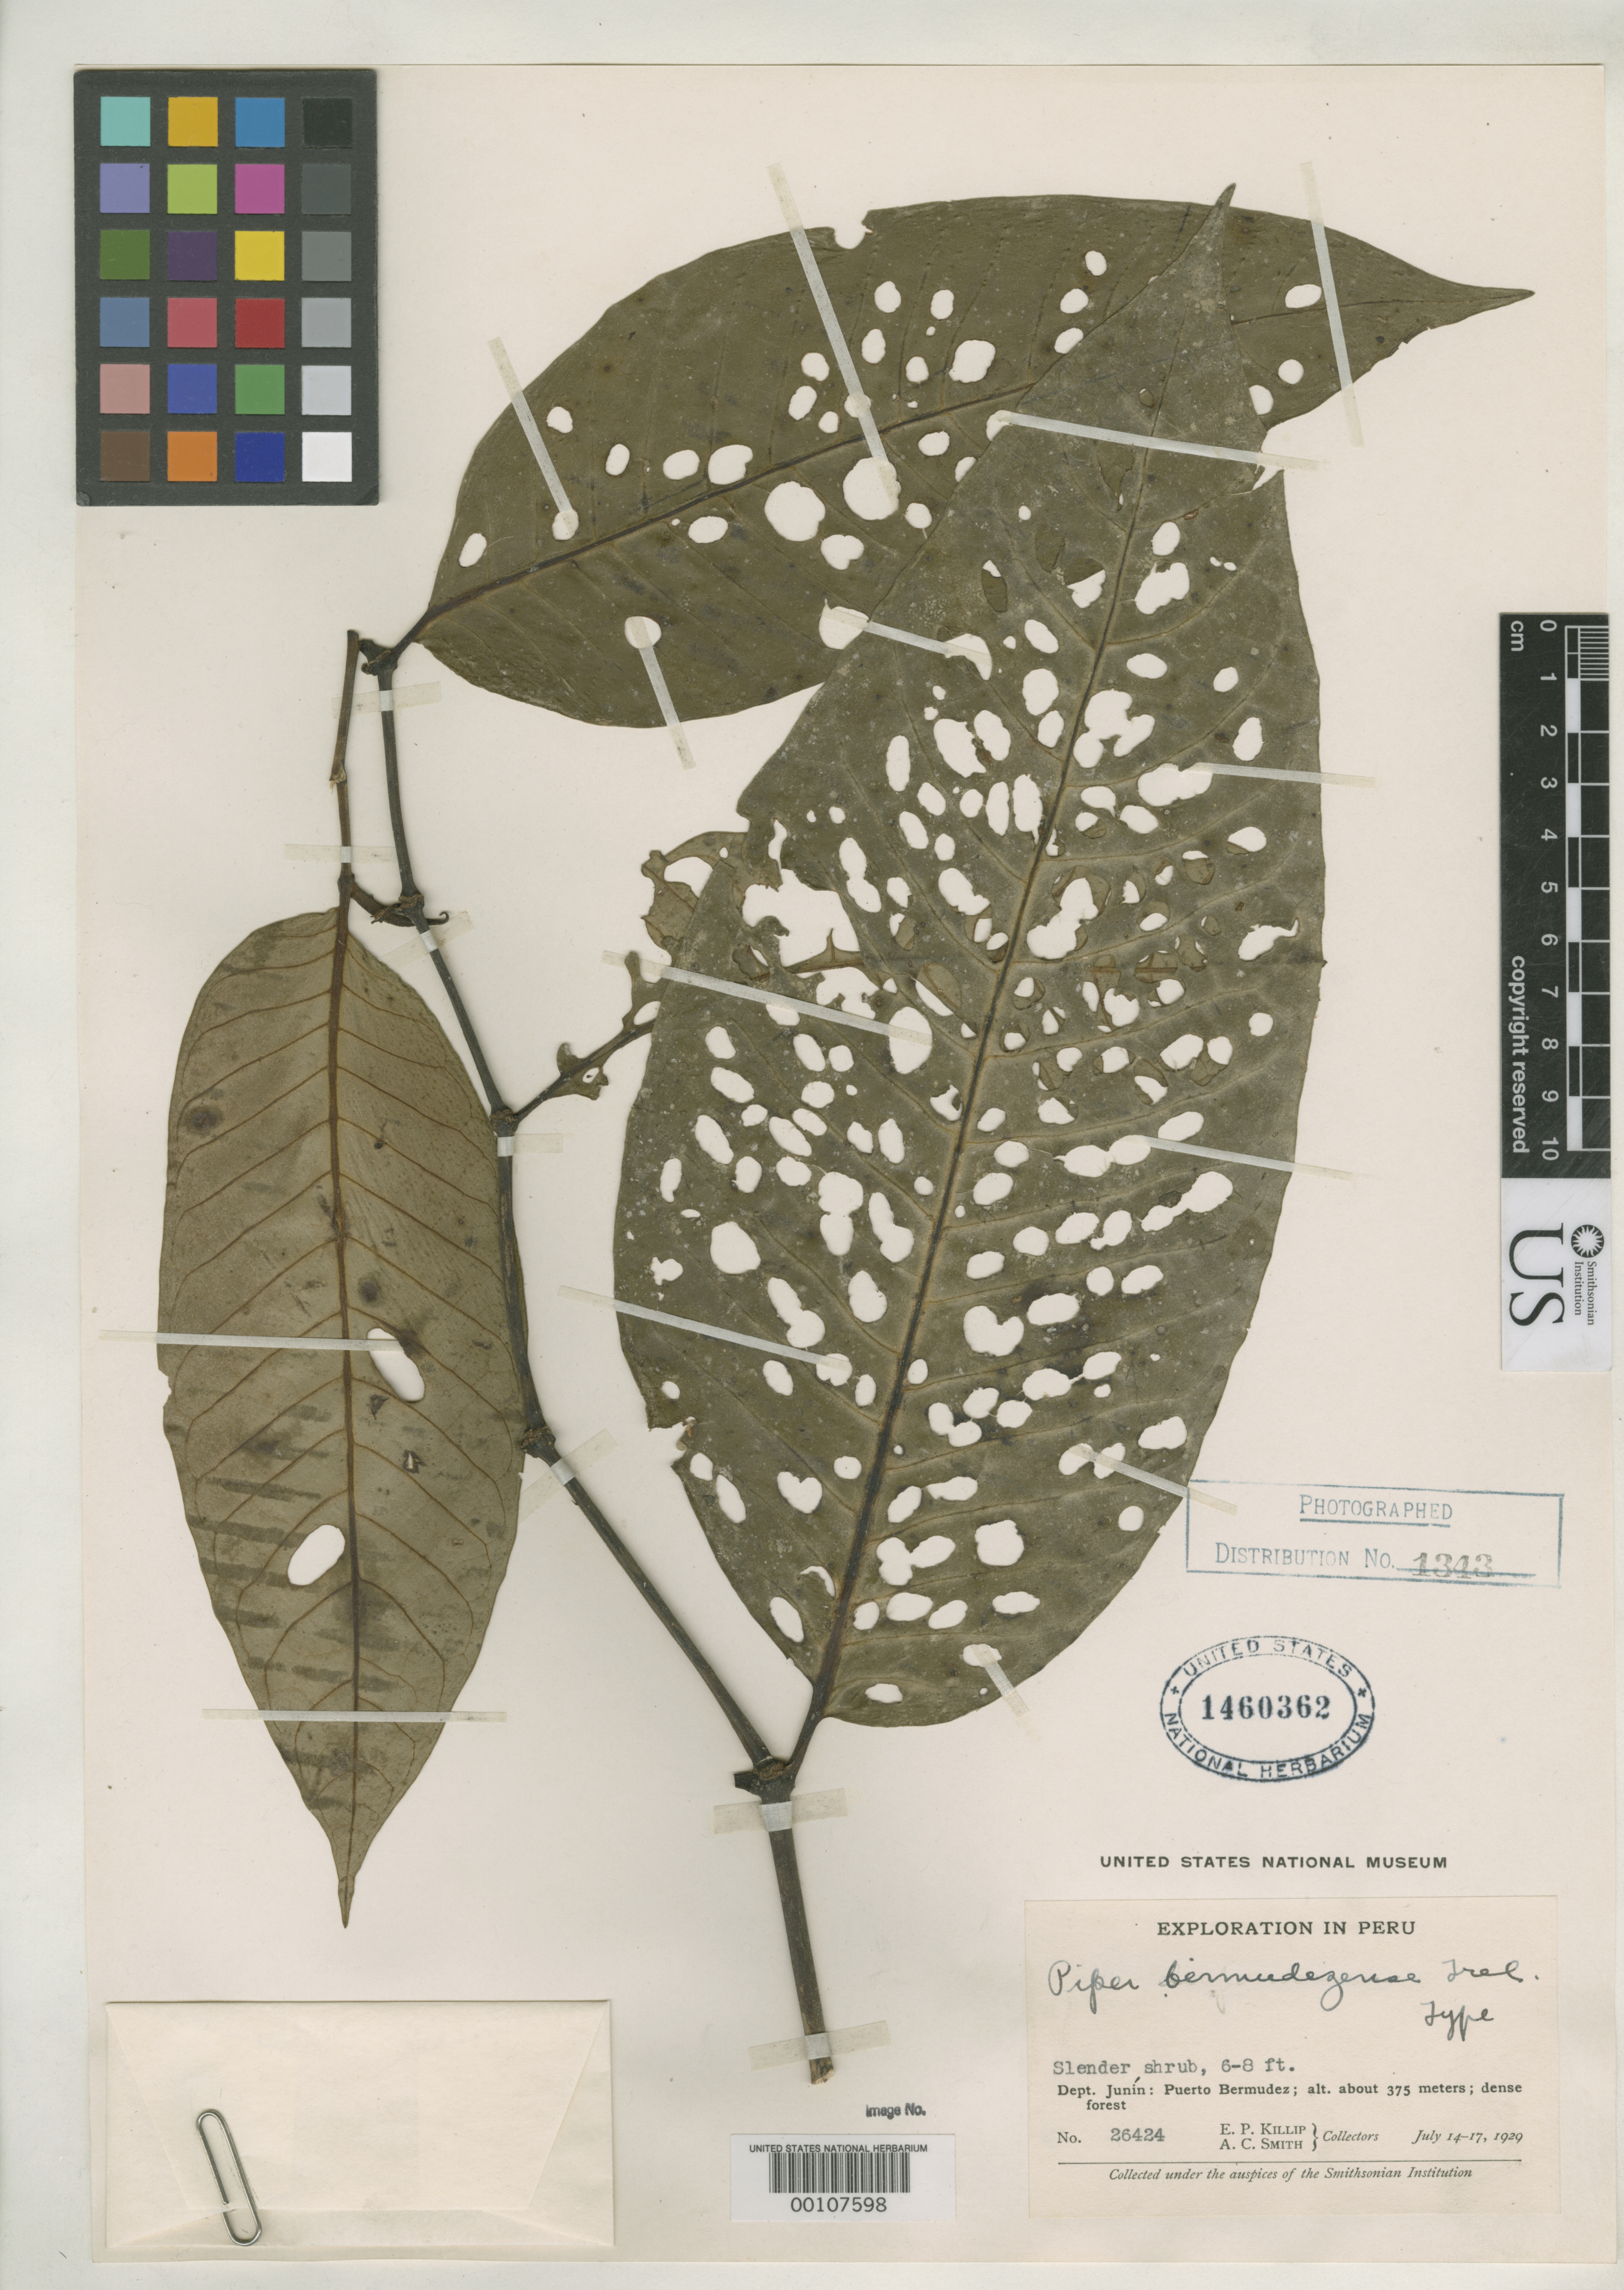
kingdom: Plantae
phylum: Tracheophyta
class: Magnoliopsida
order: Piperales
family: Piperaceae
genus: Piper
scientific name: Piper bermudezense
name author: Trel. in J.F. Macbr.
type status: Holotype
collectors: E. P. Killip & A. C. Smith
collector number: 26424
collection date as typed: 14 Jul 1929 to 17 Jul 1929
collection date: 1929-07-14/1929-07-17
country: Peru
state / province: Junín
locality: Puerto Bermudez.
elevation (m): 375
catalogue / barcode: US 1460362